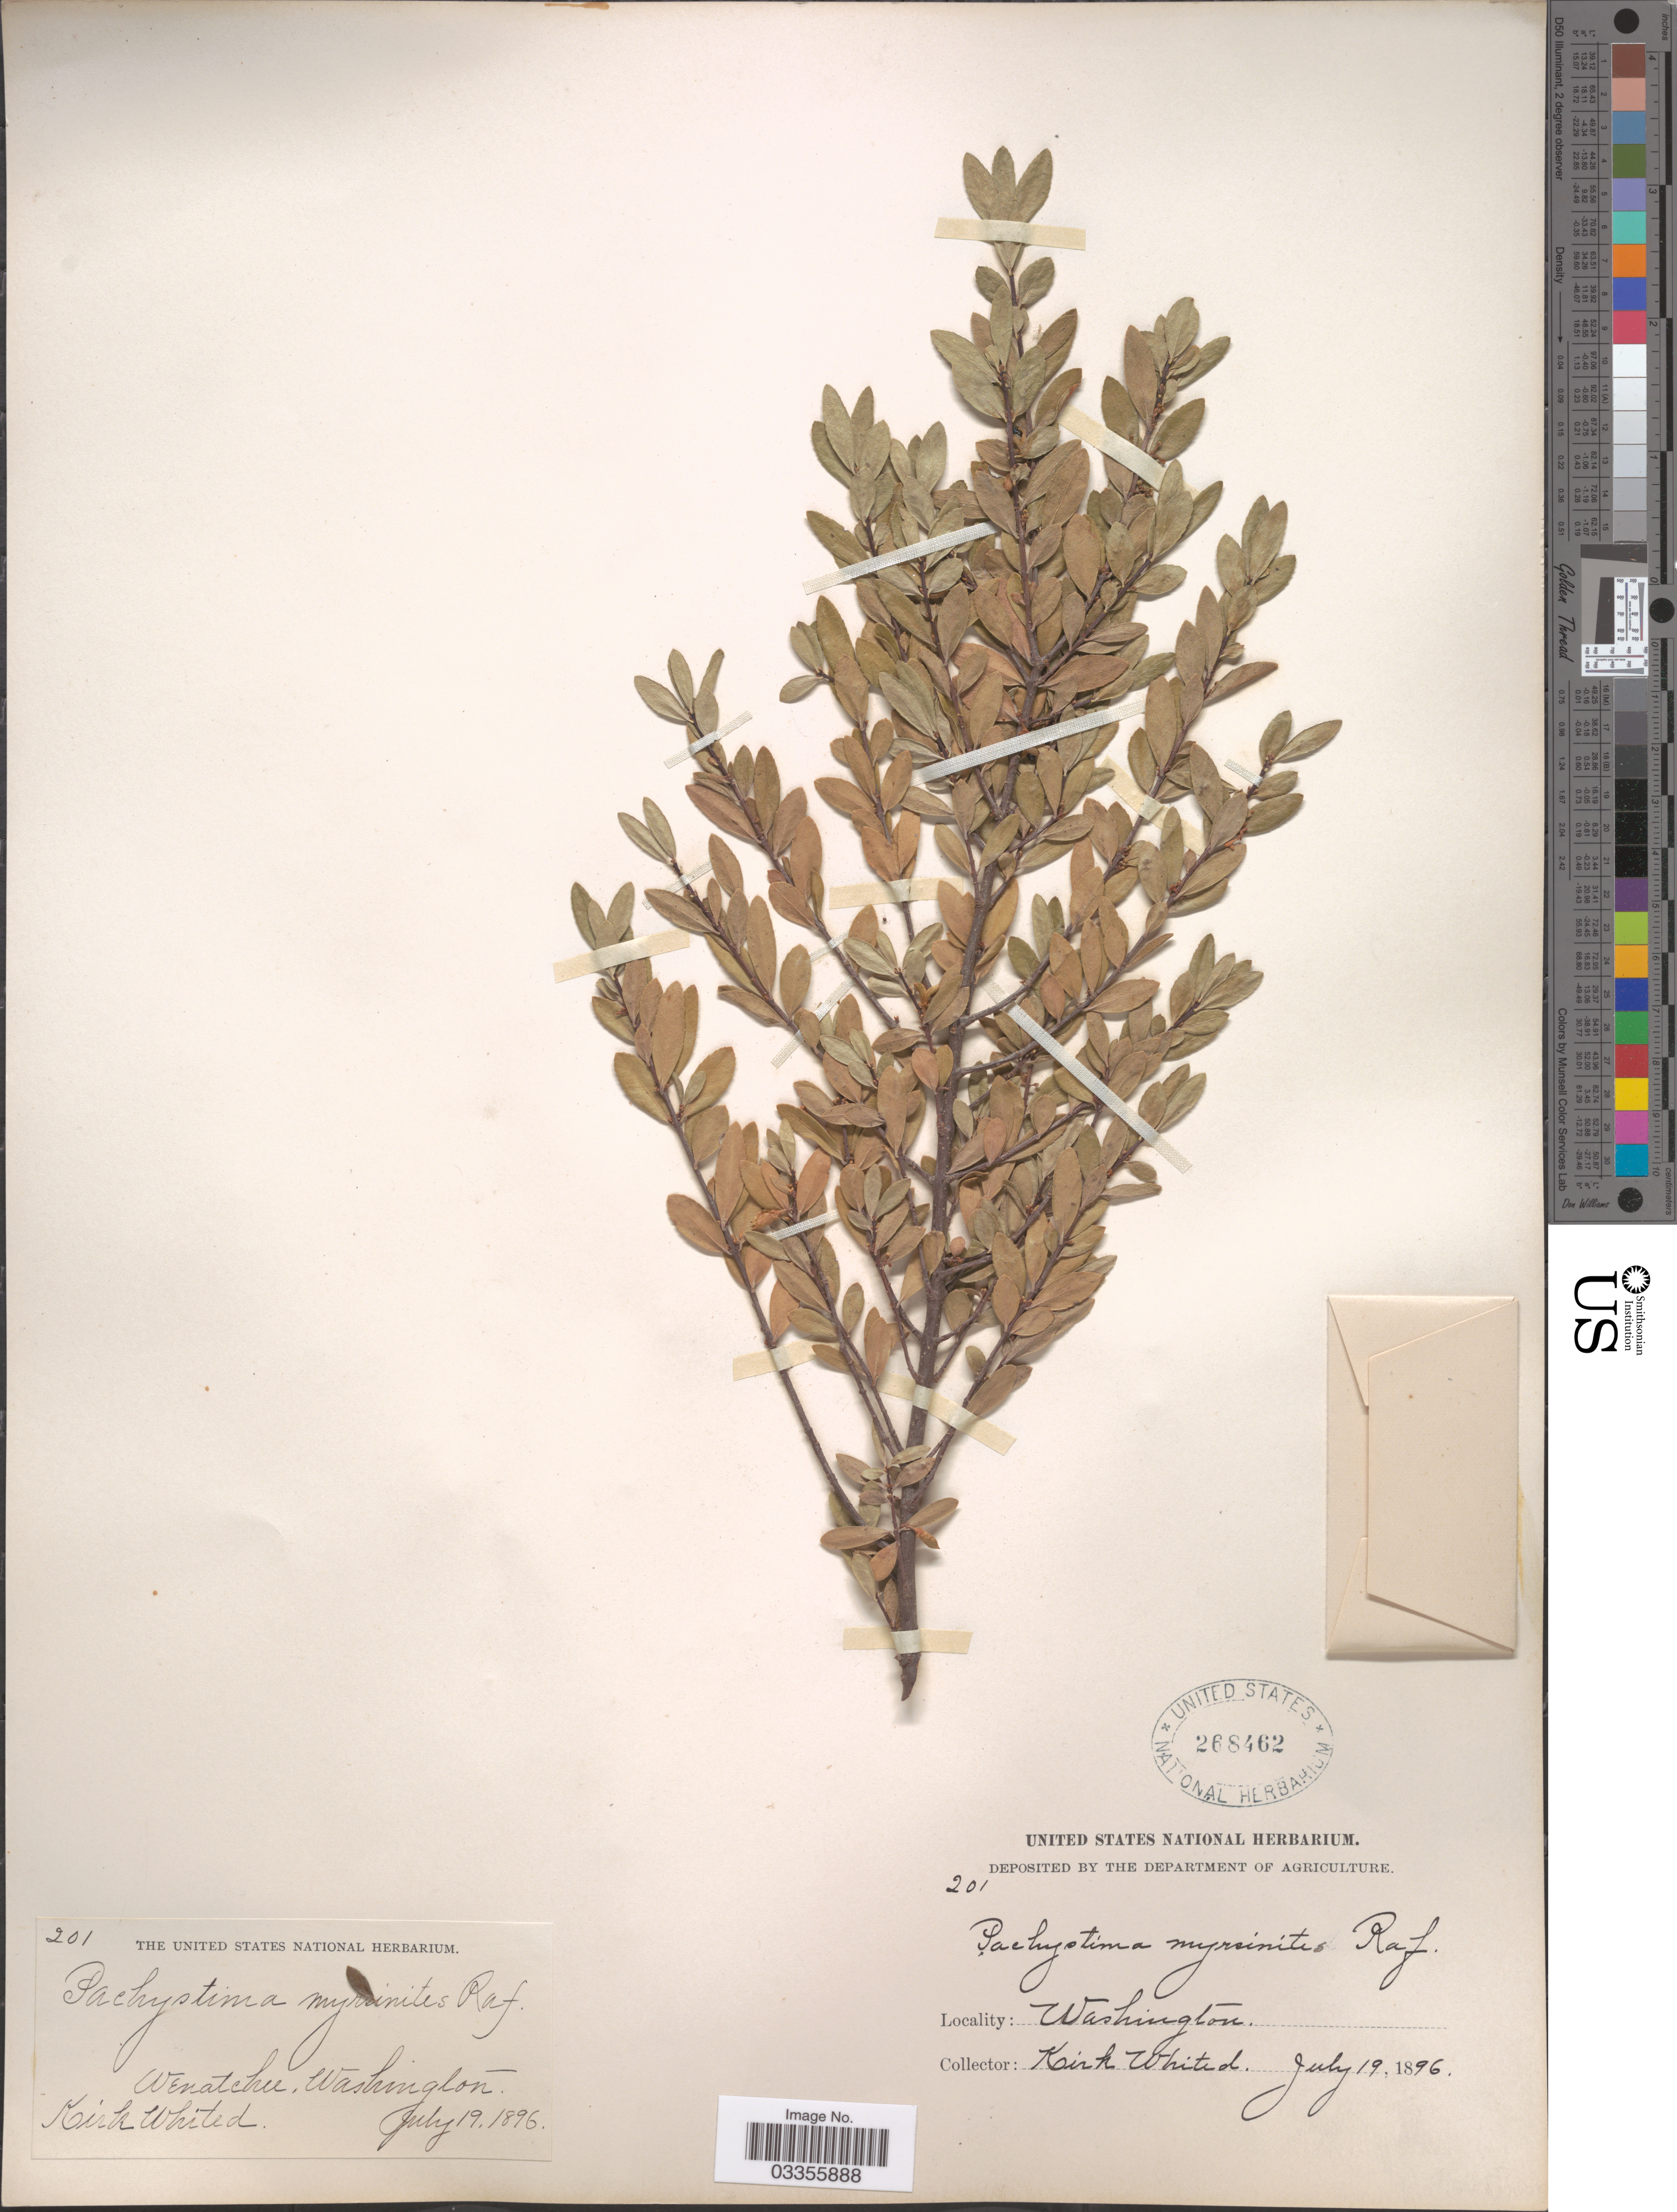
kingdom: Plantae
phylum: Tracheophyta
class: Magnoliopsida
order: Celastrales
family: Celastraceae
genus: Paxistima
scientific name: Paxistima myrsinites subsp. myrsinites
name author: (Pursh) Raf.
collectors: K. Whited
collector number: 201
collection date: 1896-07-19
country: United States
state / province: Washington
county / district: Chelan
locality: Wenatchee.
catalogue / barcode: US 268462